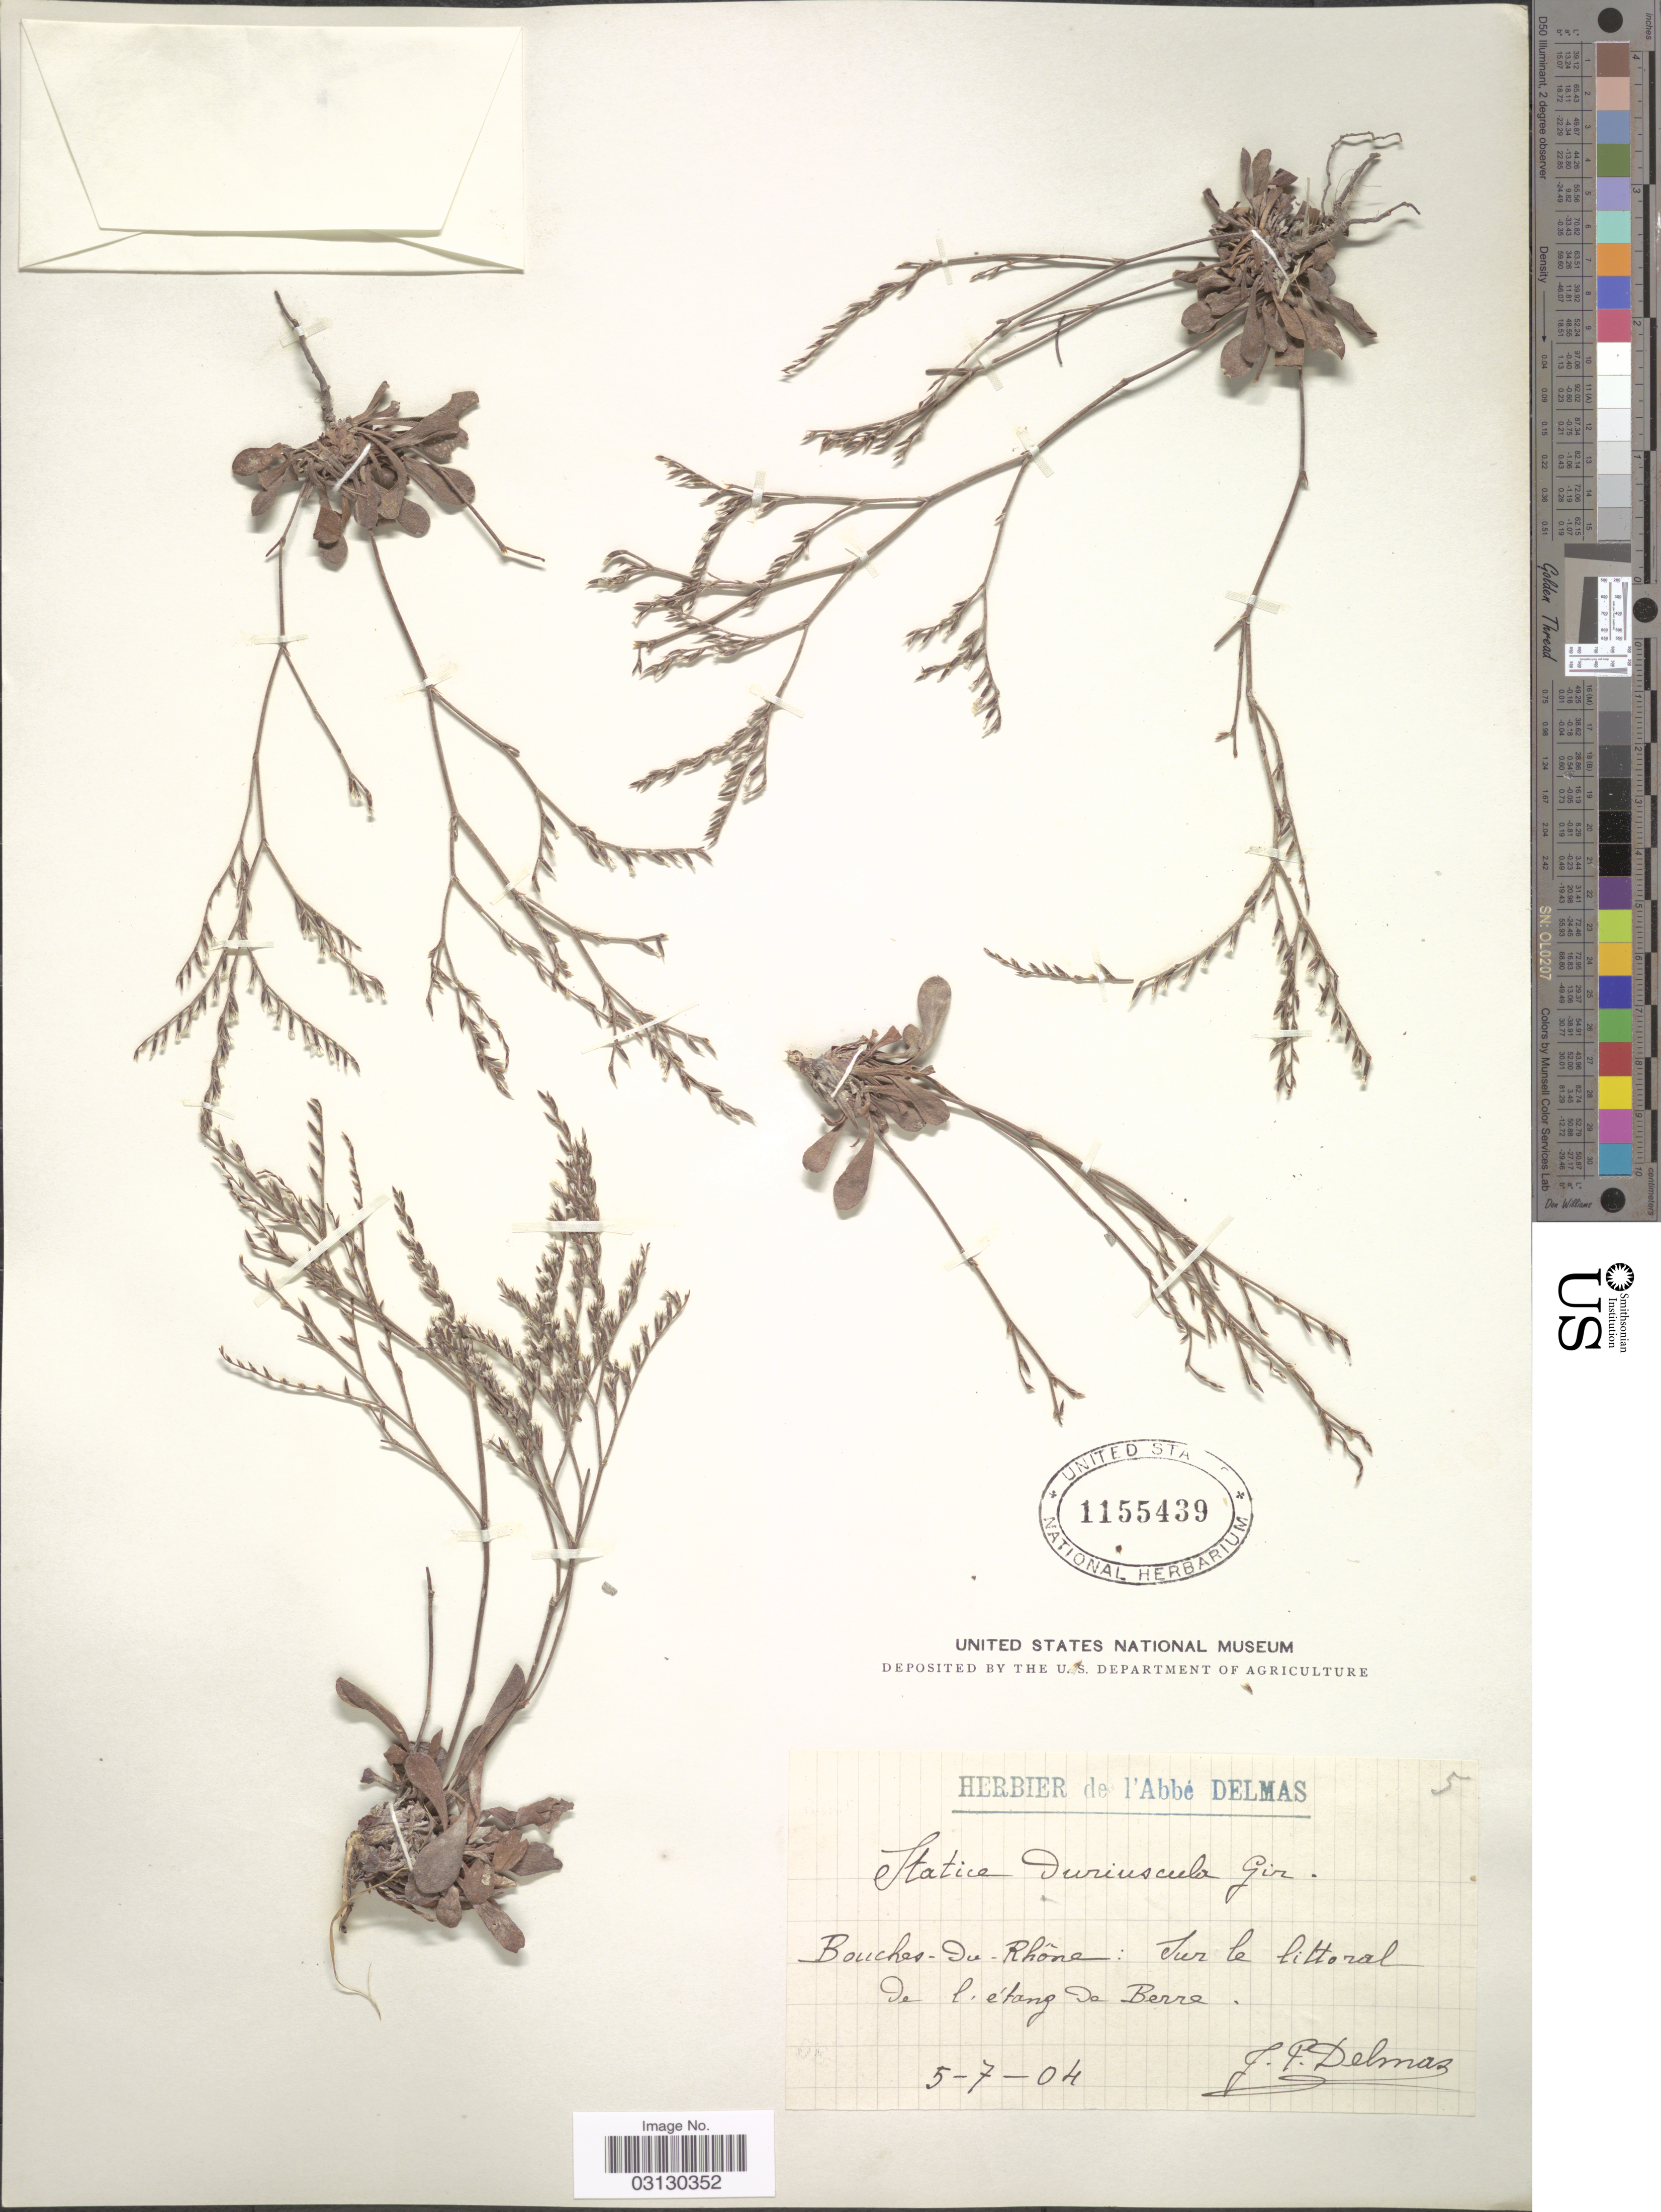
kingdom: Plantae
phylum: Tracheophyta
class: Magnoliopsida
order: Caryophyllales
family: Plumbaginaceae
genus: Limonium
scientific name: Limonium duriusculum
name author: (Girard) Fourr.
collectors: J. Delmas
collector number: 5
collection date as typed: Transcribed d/m/y: 5/7/4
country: France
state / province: Provence-Alpes-Côte d'Azur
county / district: Bouches-du-Rhône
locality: Bouches - du - Rhône: Sur le littoral de l'étang de [interpreted] Berre.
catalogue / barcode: US 1155439